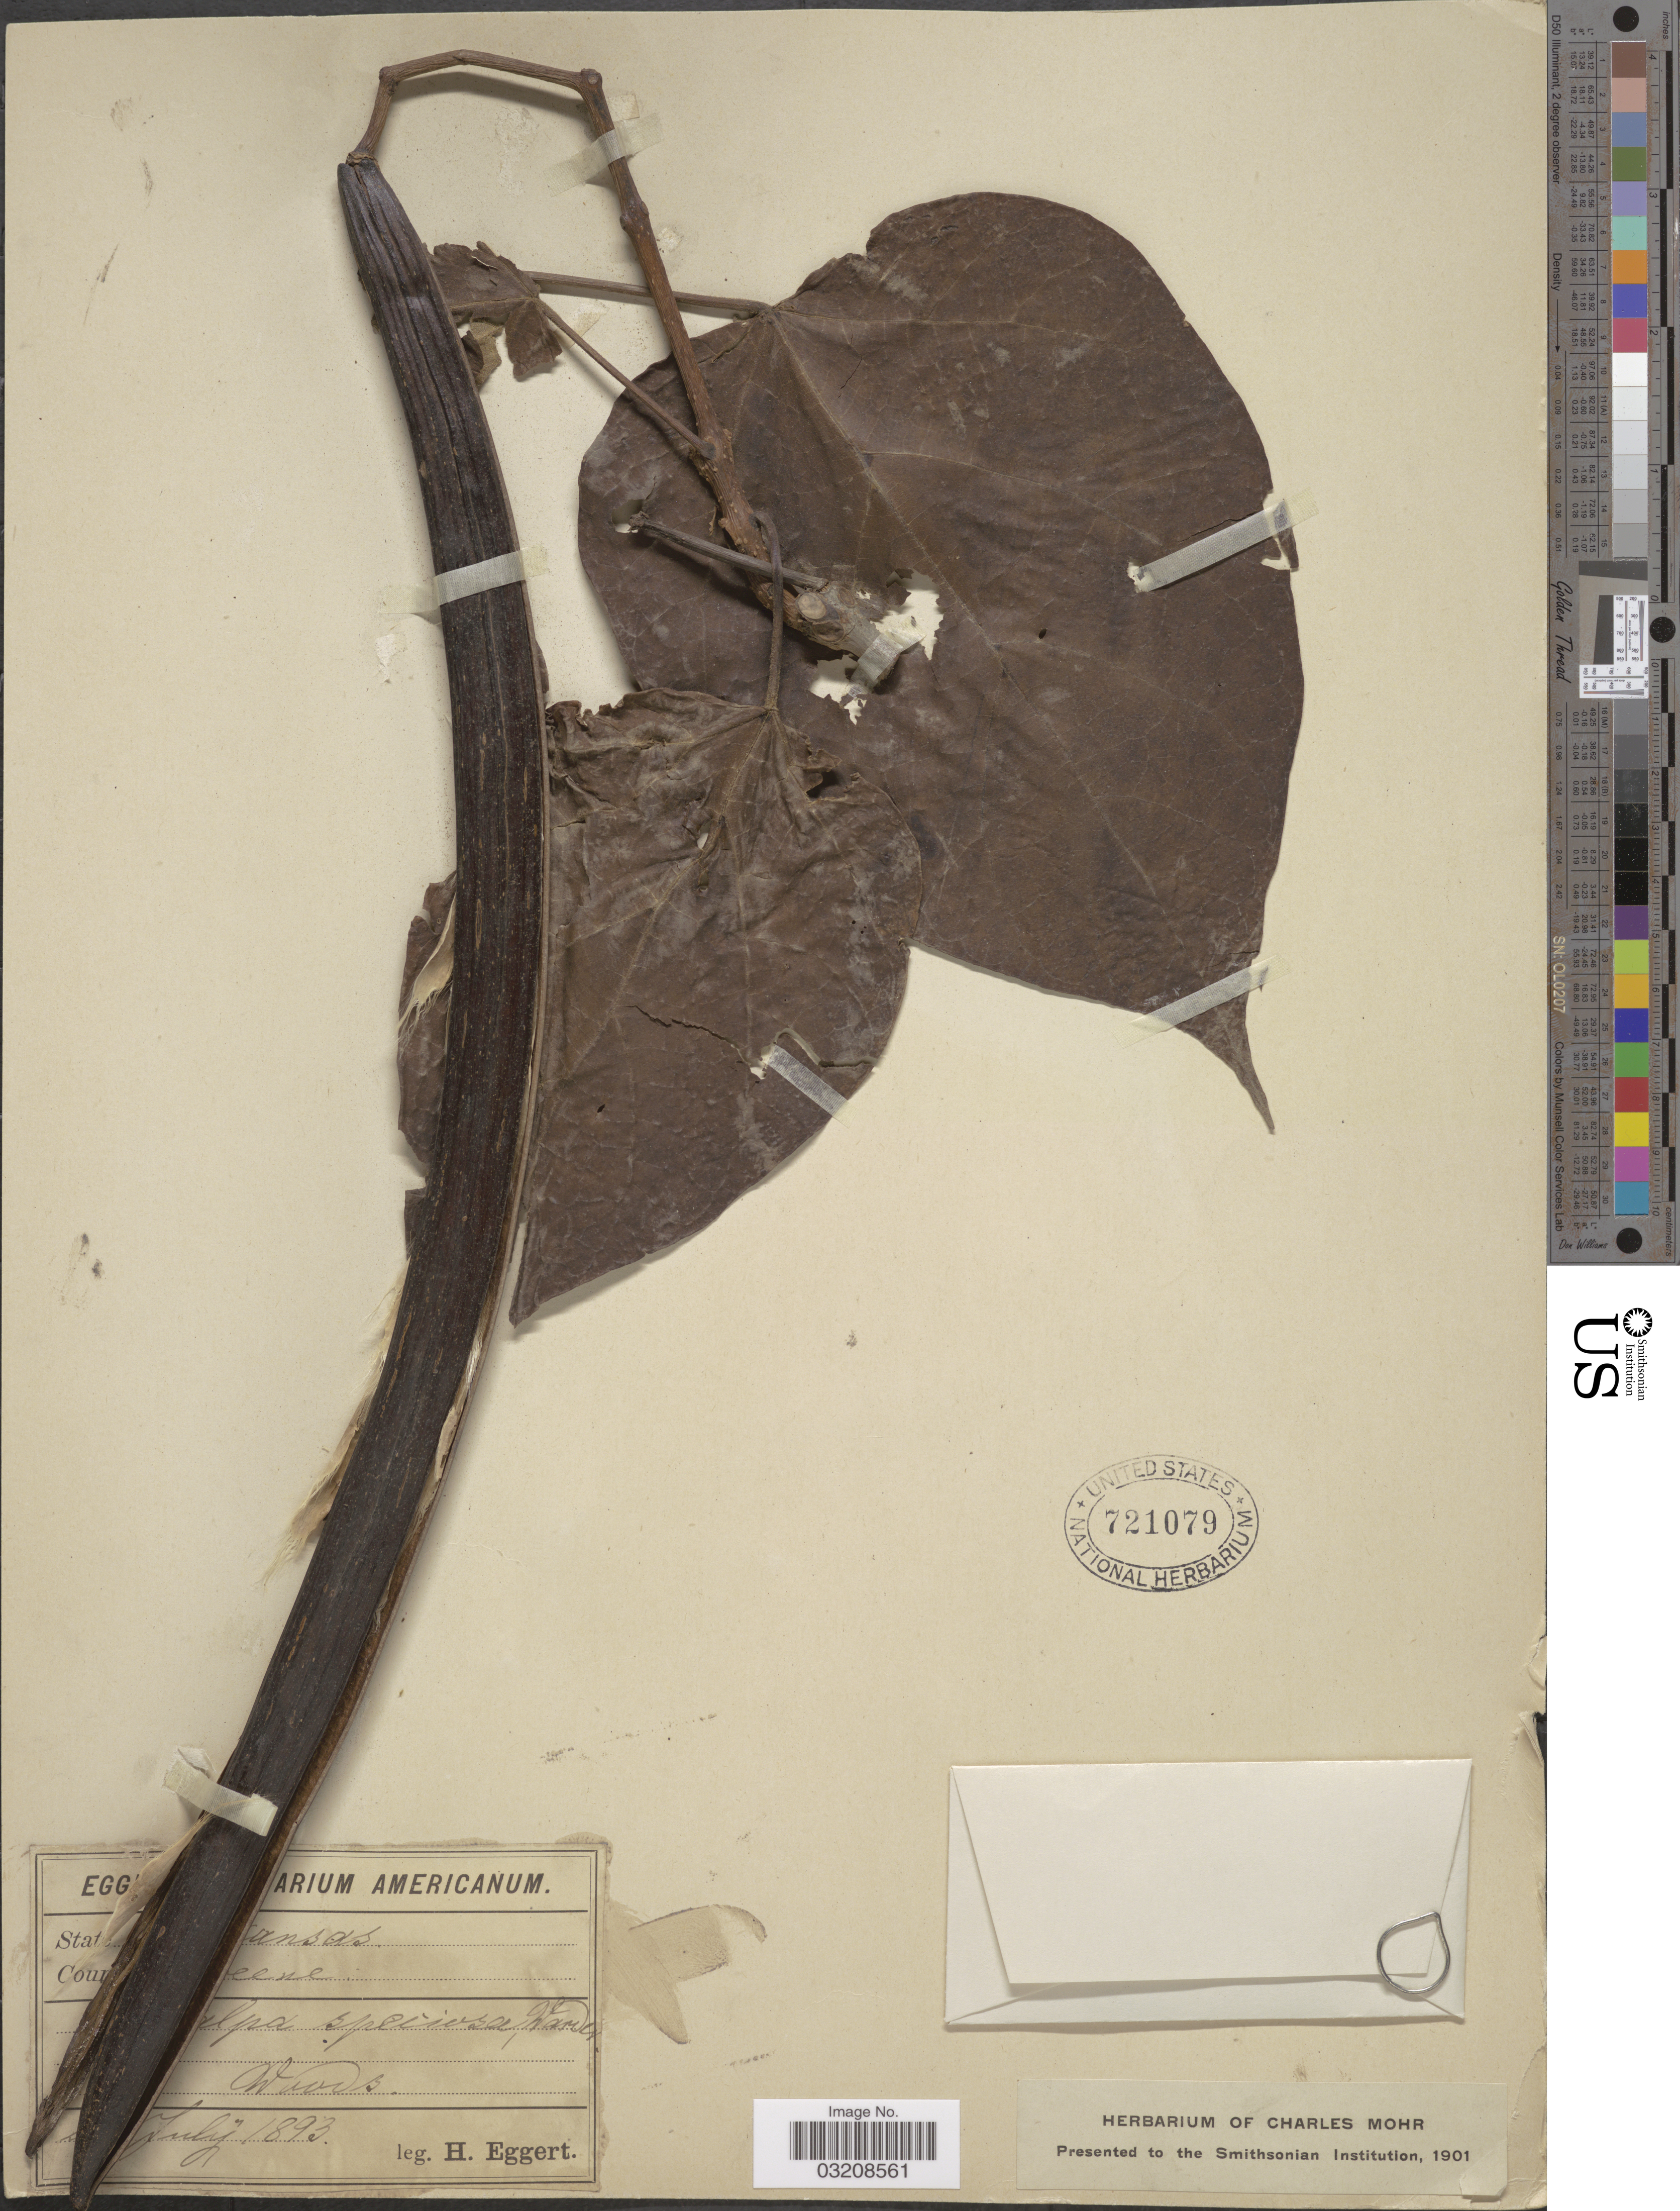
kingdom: Plantae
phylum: Tracheophyta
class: Magnoliopsida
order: Lamiales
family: Bignoniaceae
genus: Catalpa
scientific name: Catalpa speciosa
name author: (Warder) Warder ex Engelm.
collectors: H. Eggert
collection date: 1893-07-02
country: United States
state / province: Arkansas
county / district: Greene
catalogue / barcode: US 721079